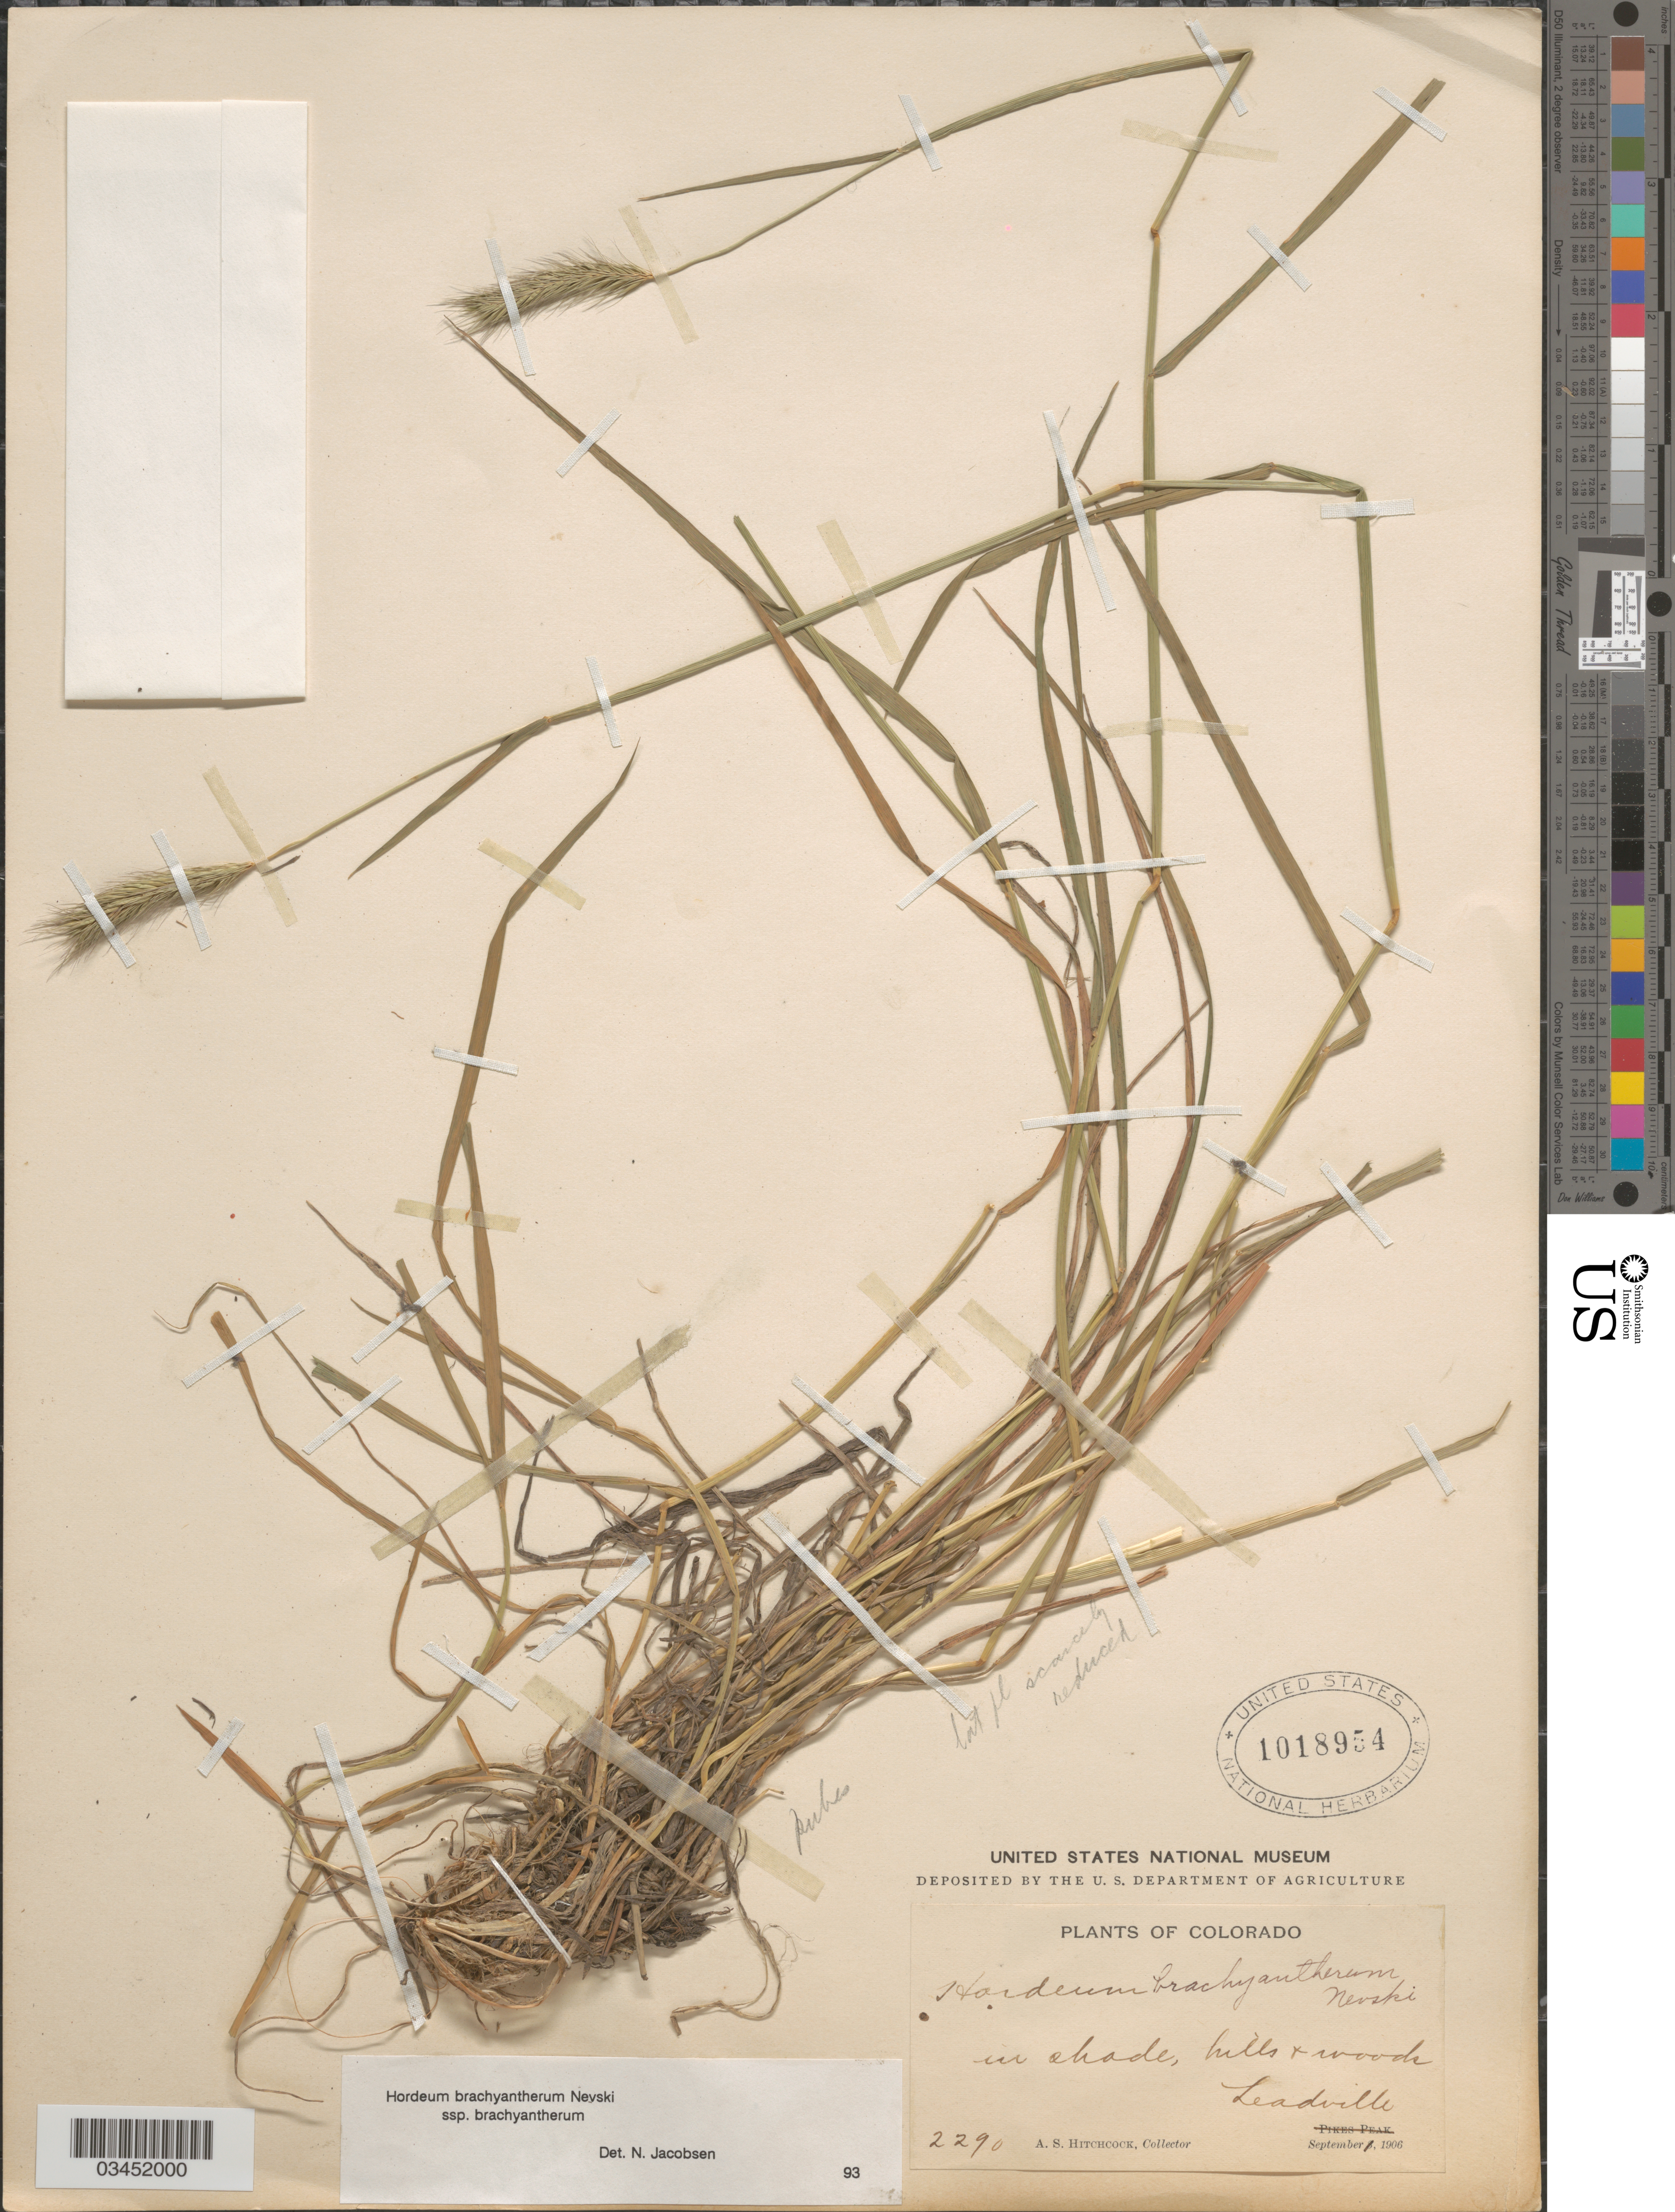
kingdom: Plantae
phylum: Tracheophyta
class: Liliopsida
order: Poales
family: Poaceae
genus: Hordeum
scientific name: Hordeum brachyantherum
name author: Nevski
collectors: A. S. Hitchcock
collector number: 2290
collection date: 1906-09-01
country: United States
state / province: Colorado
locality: In shade, hills & woods Leadville.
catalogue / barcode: US 1018954